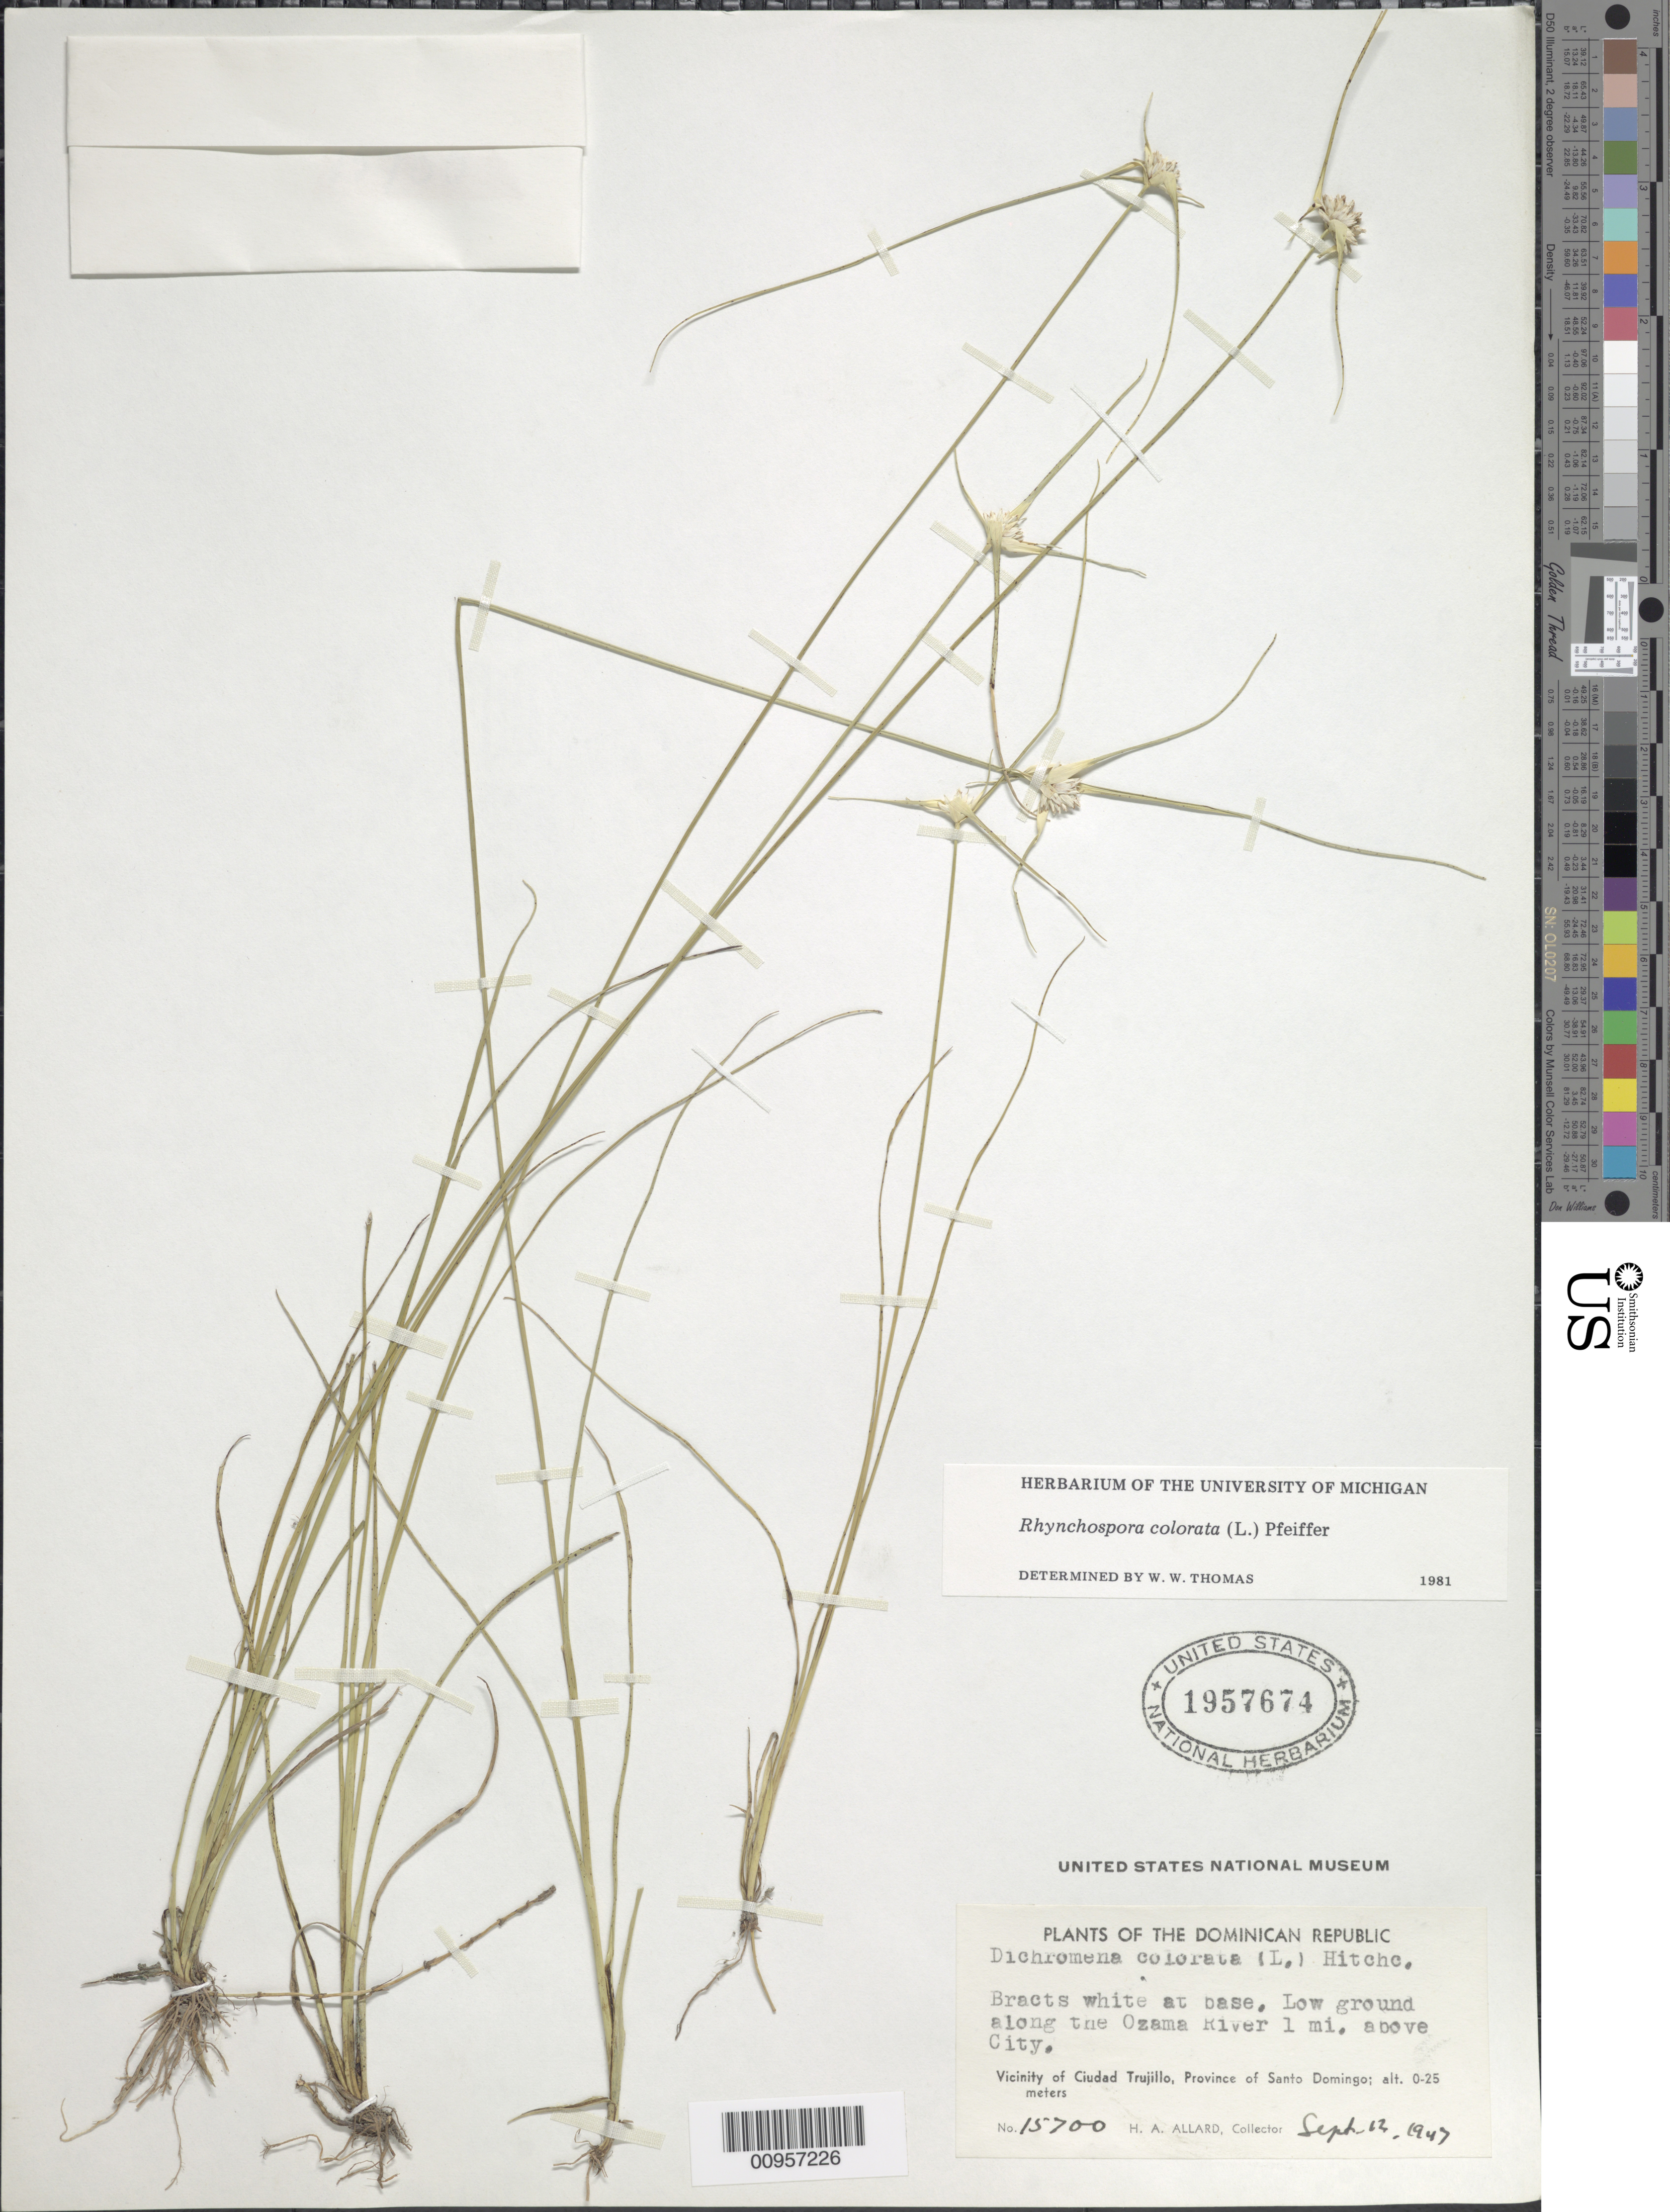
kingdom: Plantae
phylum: Tracheophyta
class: Liliopsida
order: Poales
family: Cyperaceae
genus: Rhynchospora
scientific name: Rhynchospora colorata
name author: (L.) H. Pfeiff.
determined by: Thomas, W. W., (NY), New York Botanical Garden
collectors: H. A. Allard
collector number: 15700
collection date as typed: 12 Sep 1947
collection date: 1947-09-12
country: Dominican Republic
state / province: Santo Domingo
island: Hispaniola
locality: Vicinity of Ciudad Trujillo, along the Ozama River, 1 mile above city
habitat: Low ground along river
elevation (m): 0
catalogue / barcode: US 1957674